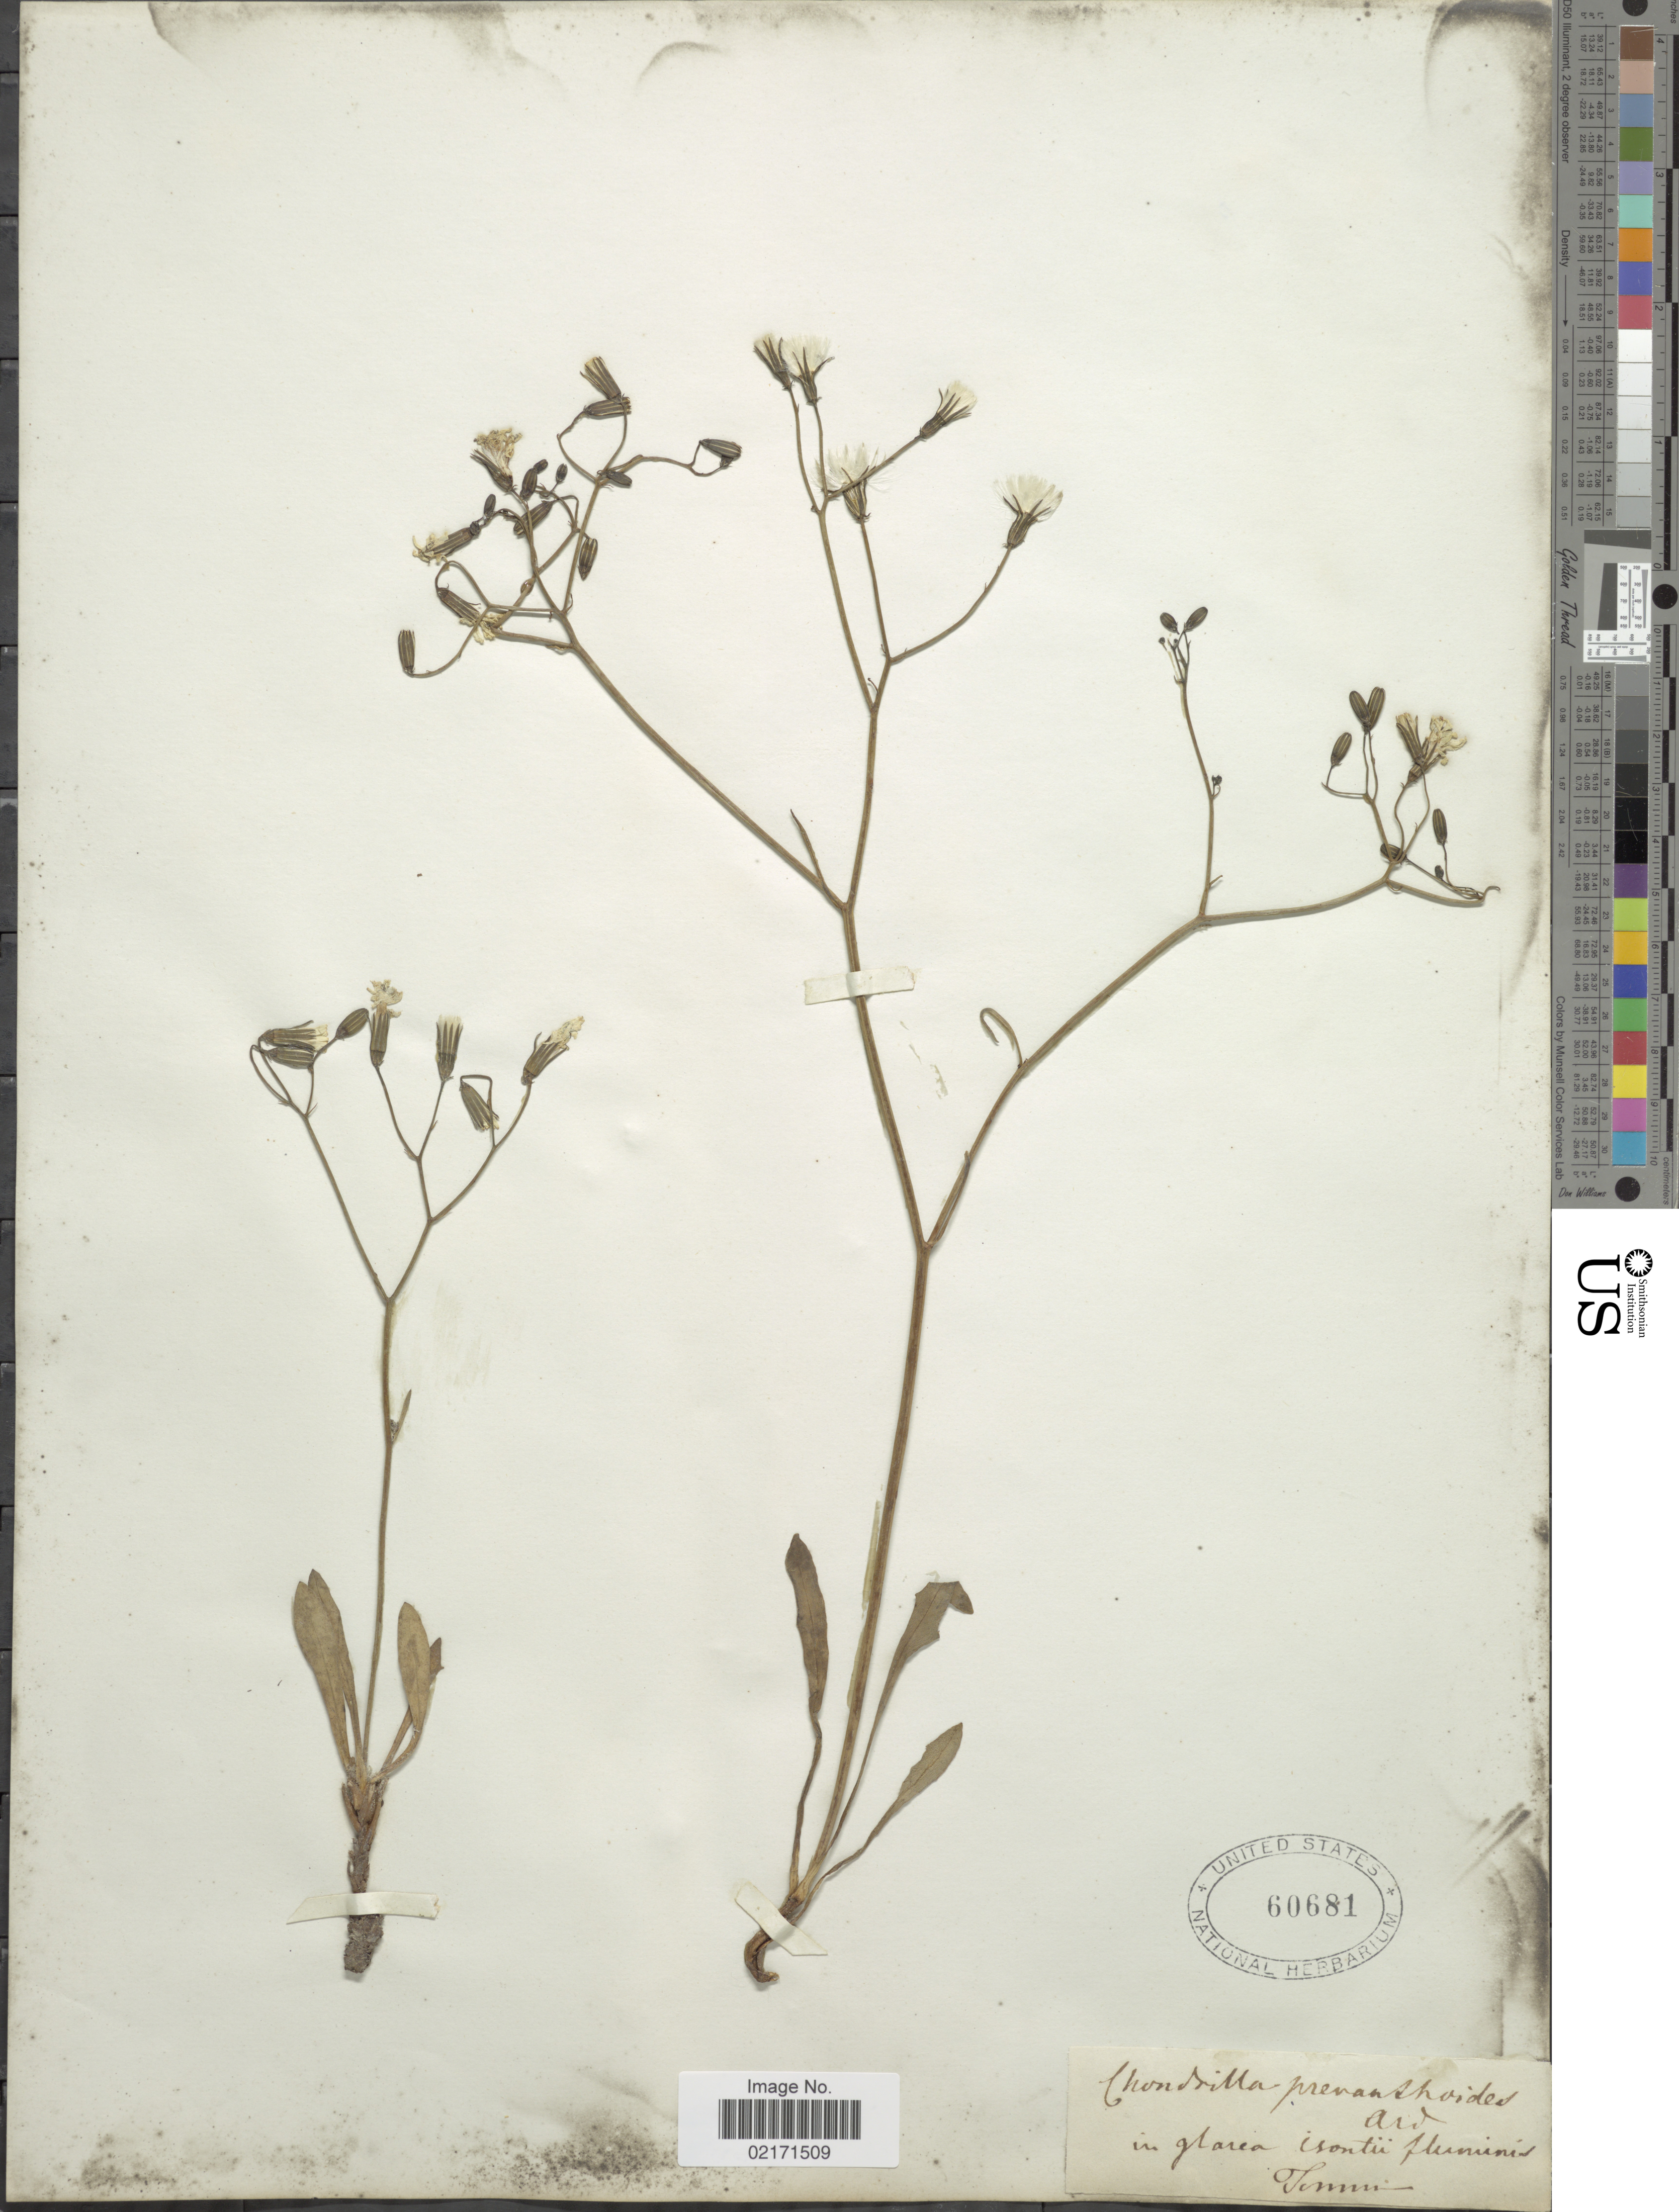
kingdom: Plantae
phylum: Tracheophyta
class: Magnoliopsida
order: Asterales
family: Asteraceae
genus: Chondrilla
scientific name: Chondrilla chondrilloides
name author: (Ard.) H. Karst.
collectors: Temu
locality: In galrea isontu flumunis [interpreted]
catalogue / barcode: US 60681